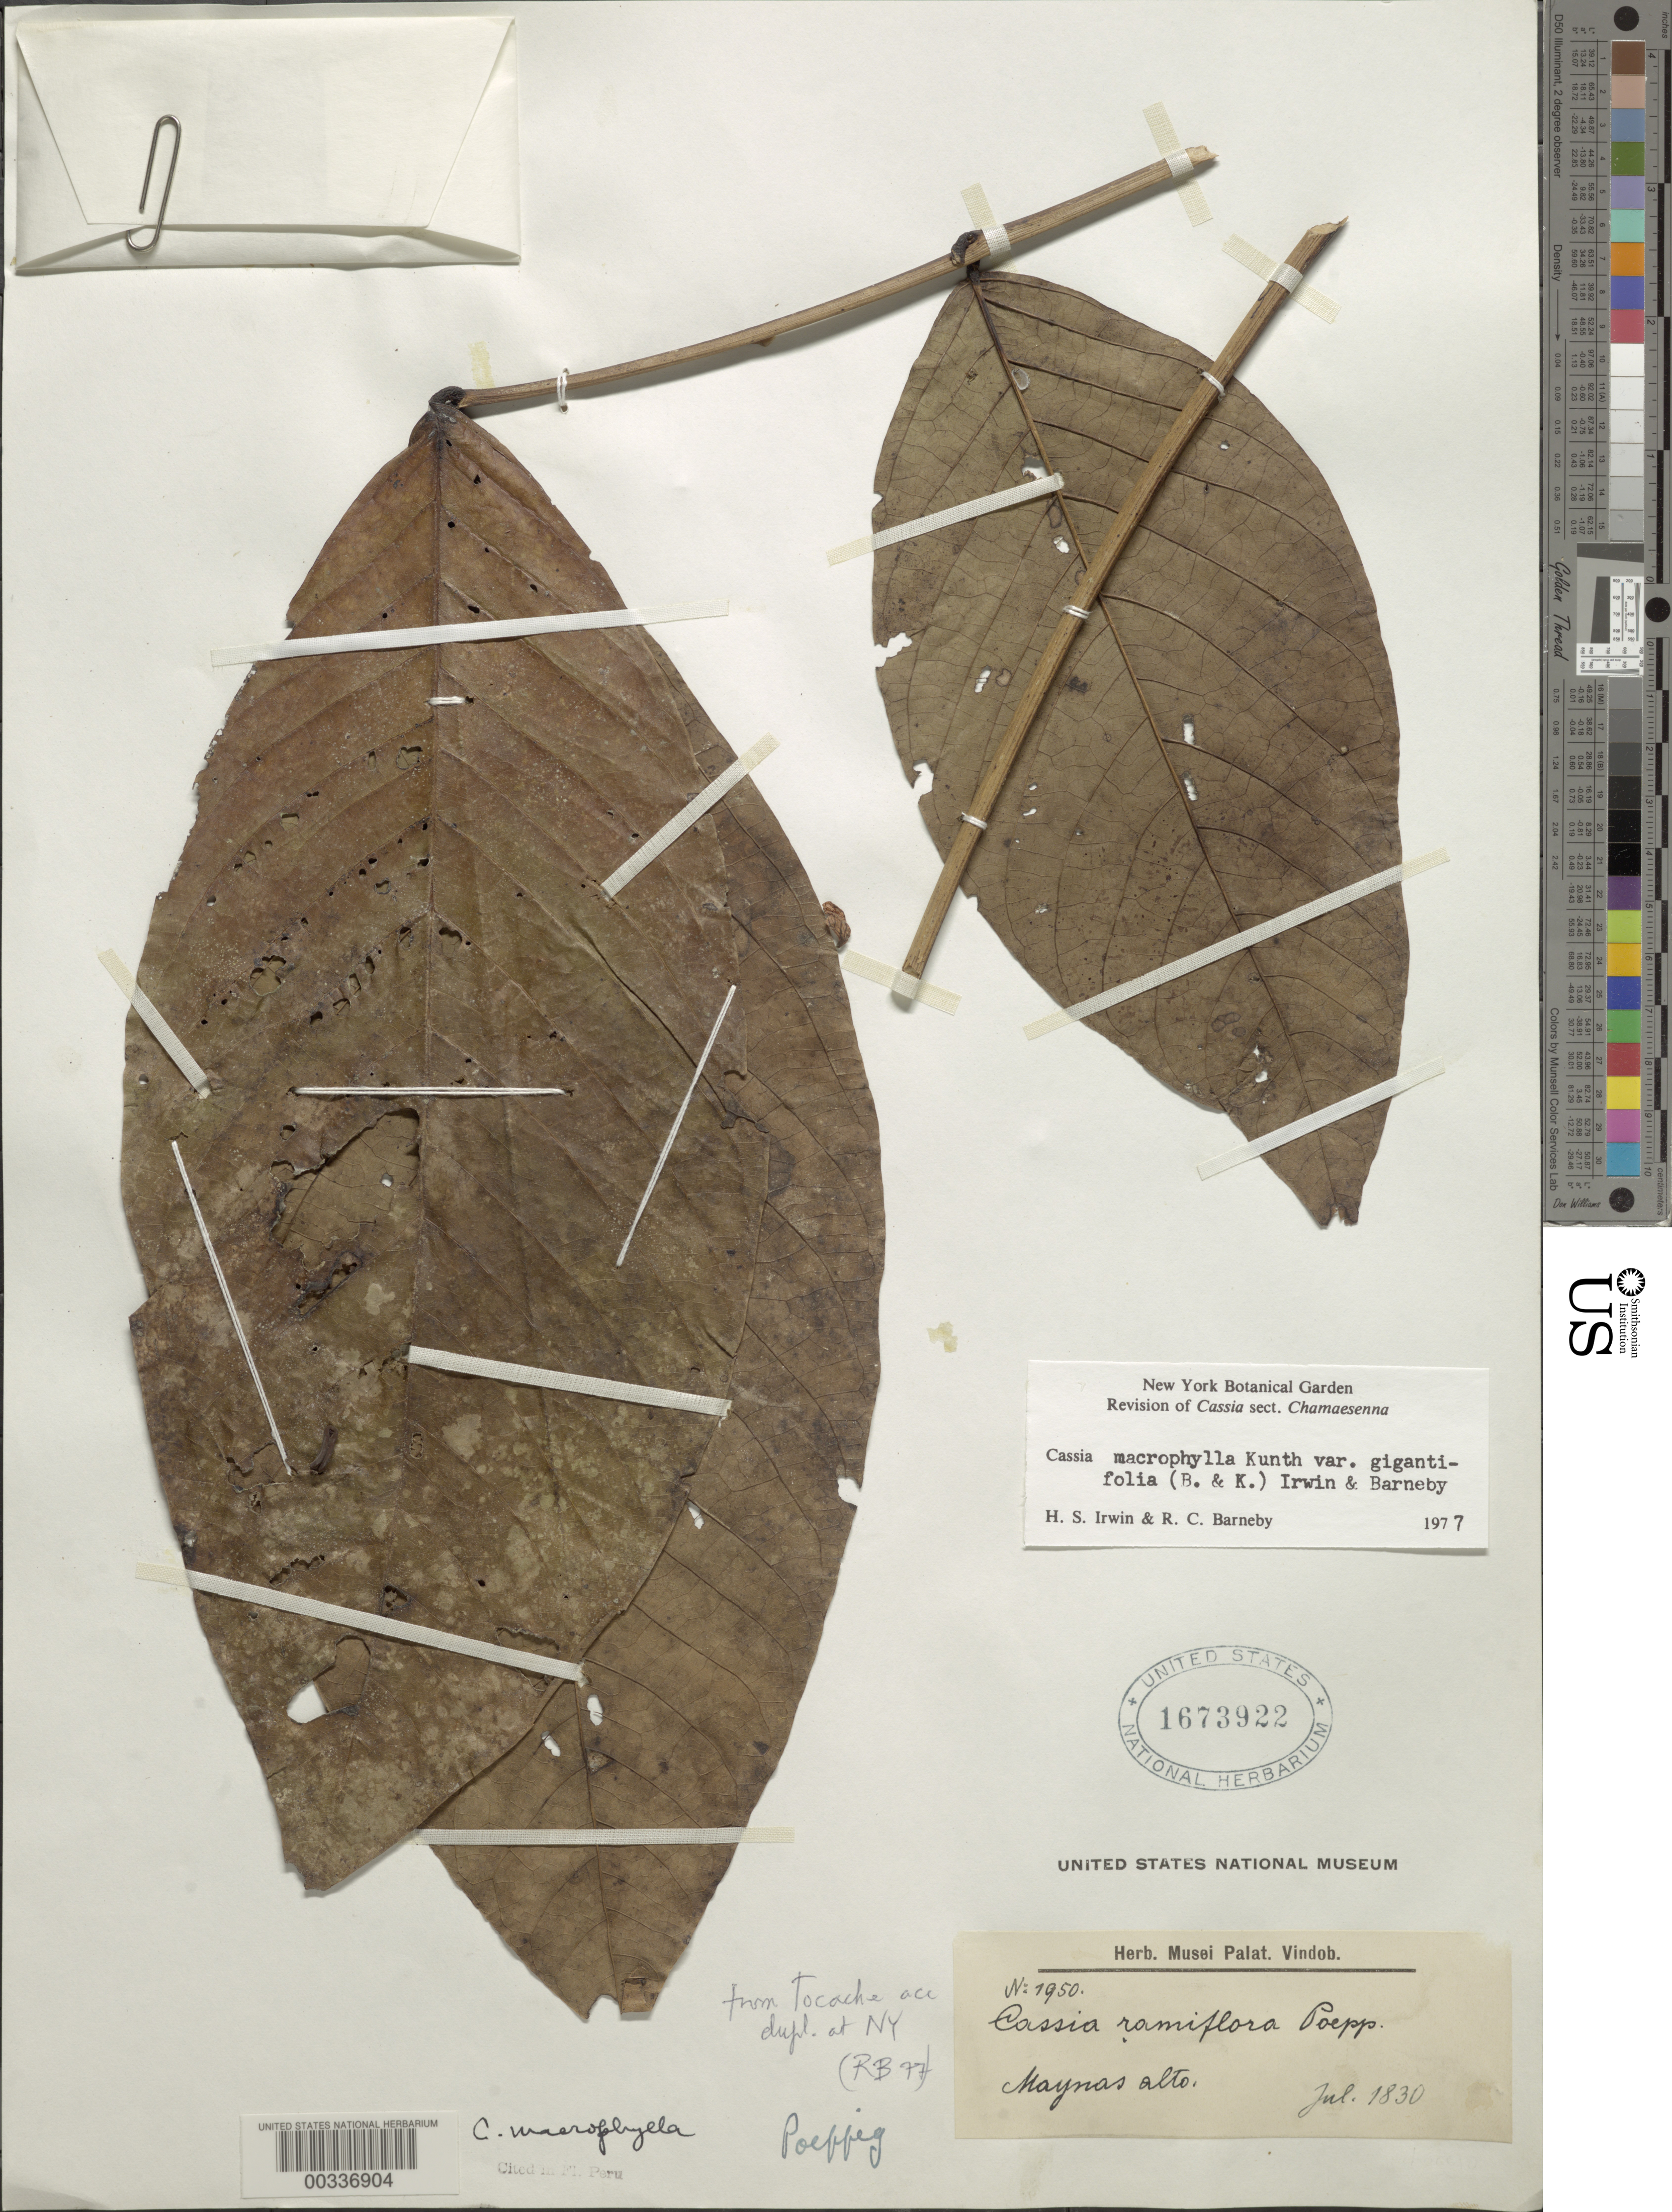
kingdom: Plantae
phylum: Tracheophyta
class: Magnoliopsida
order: Fabales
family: Fabaceae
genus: Senna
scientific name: Senna macrophylla var. gigantifolia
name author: (Britton & Killip) H.S. Irwin & Barneby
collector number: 1950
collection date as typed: Jul 1830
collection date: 1830-07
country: Peru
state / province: Loreto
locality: Maynas alto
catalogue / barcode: US 1673922